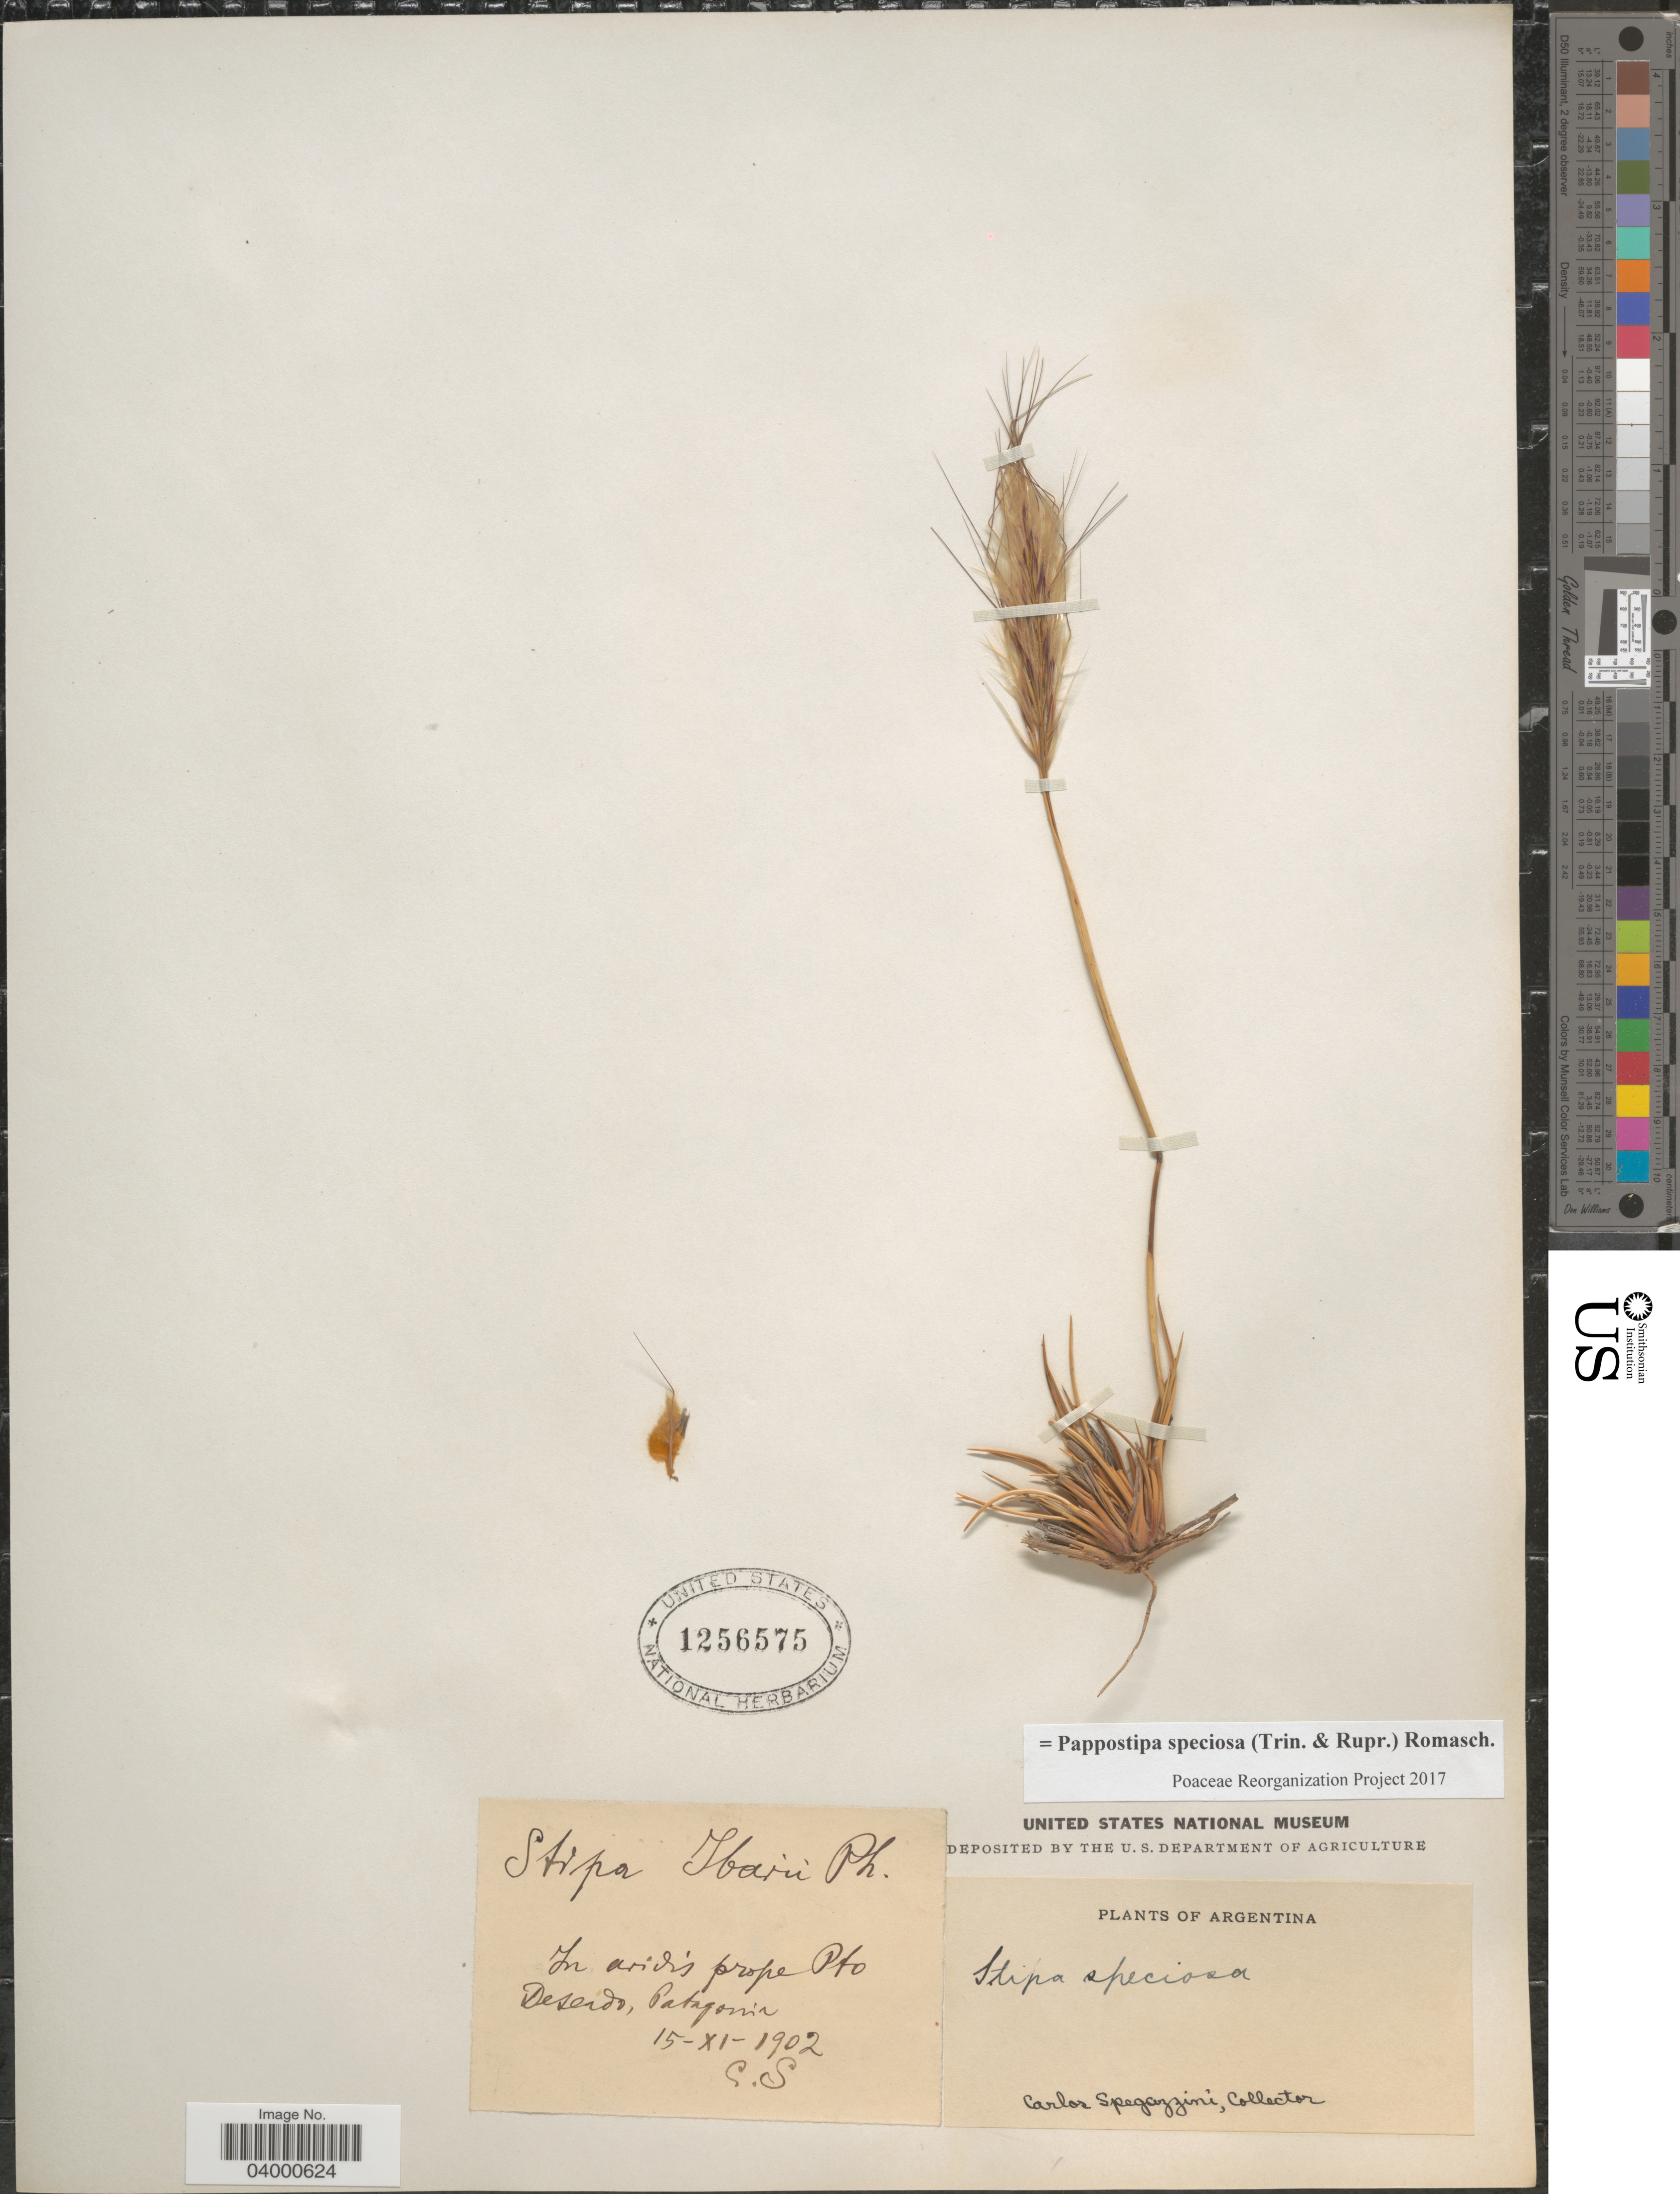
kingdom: Plantae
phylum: Tracheophyta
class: Liliopsida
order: Poales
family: Poaceae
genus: Pappostipa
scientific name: Pappostipa speciosa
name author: (Trin. & Rupr.) Romasch.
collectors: C. L. Spegazzini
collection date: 1902-11-15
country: Argentina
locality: In aridis prope Pto Desendo, Patagonia.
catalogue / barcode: US 1256575